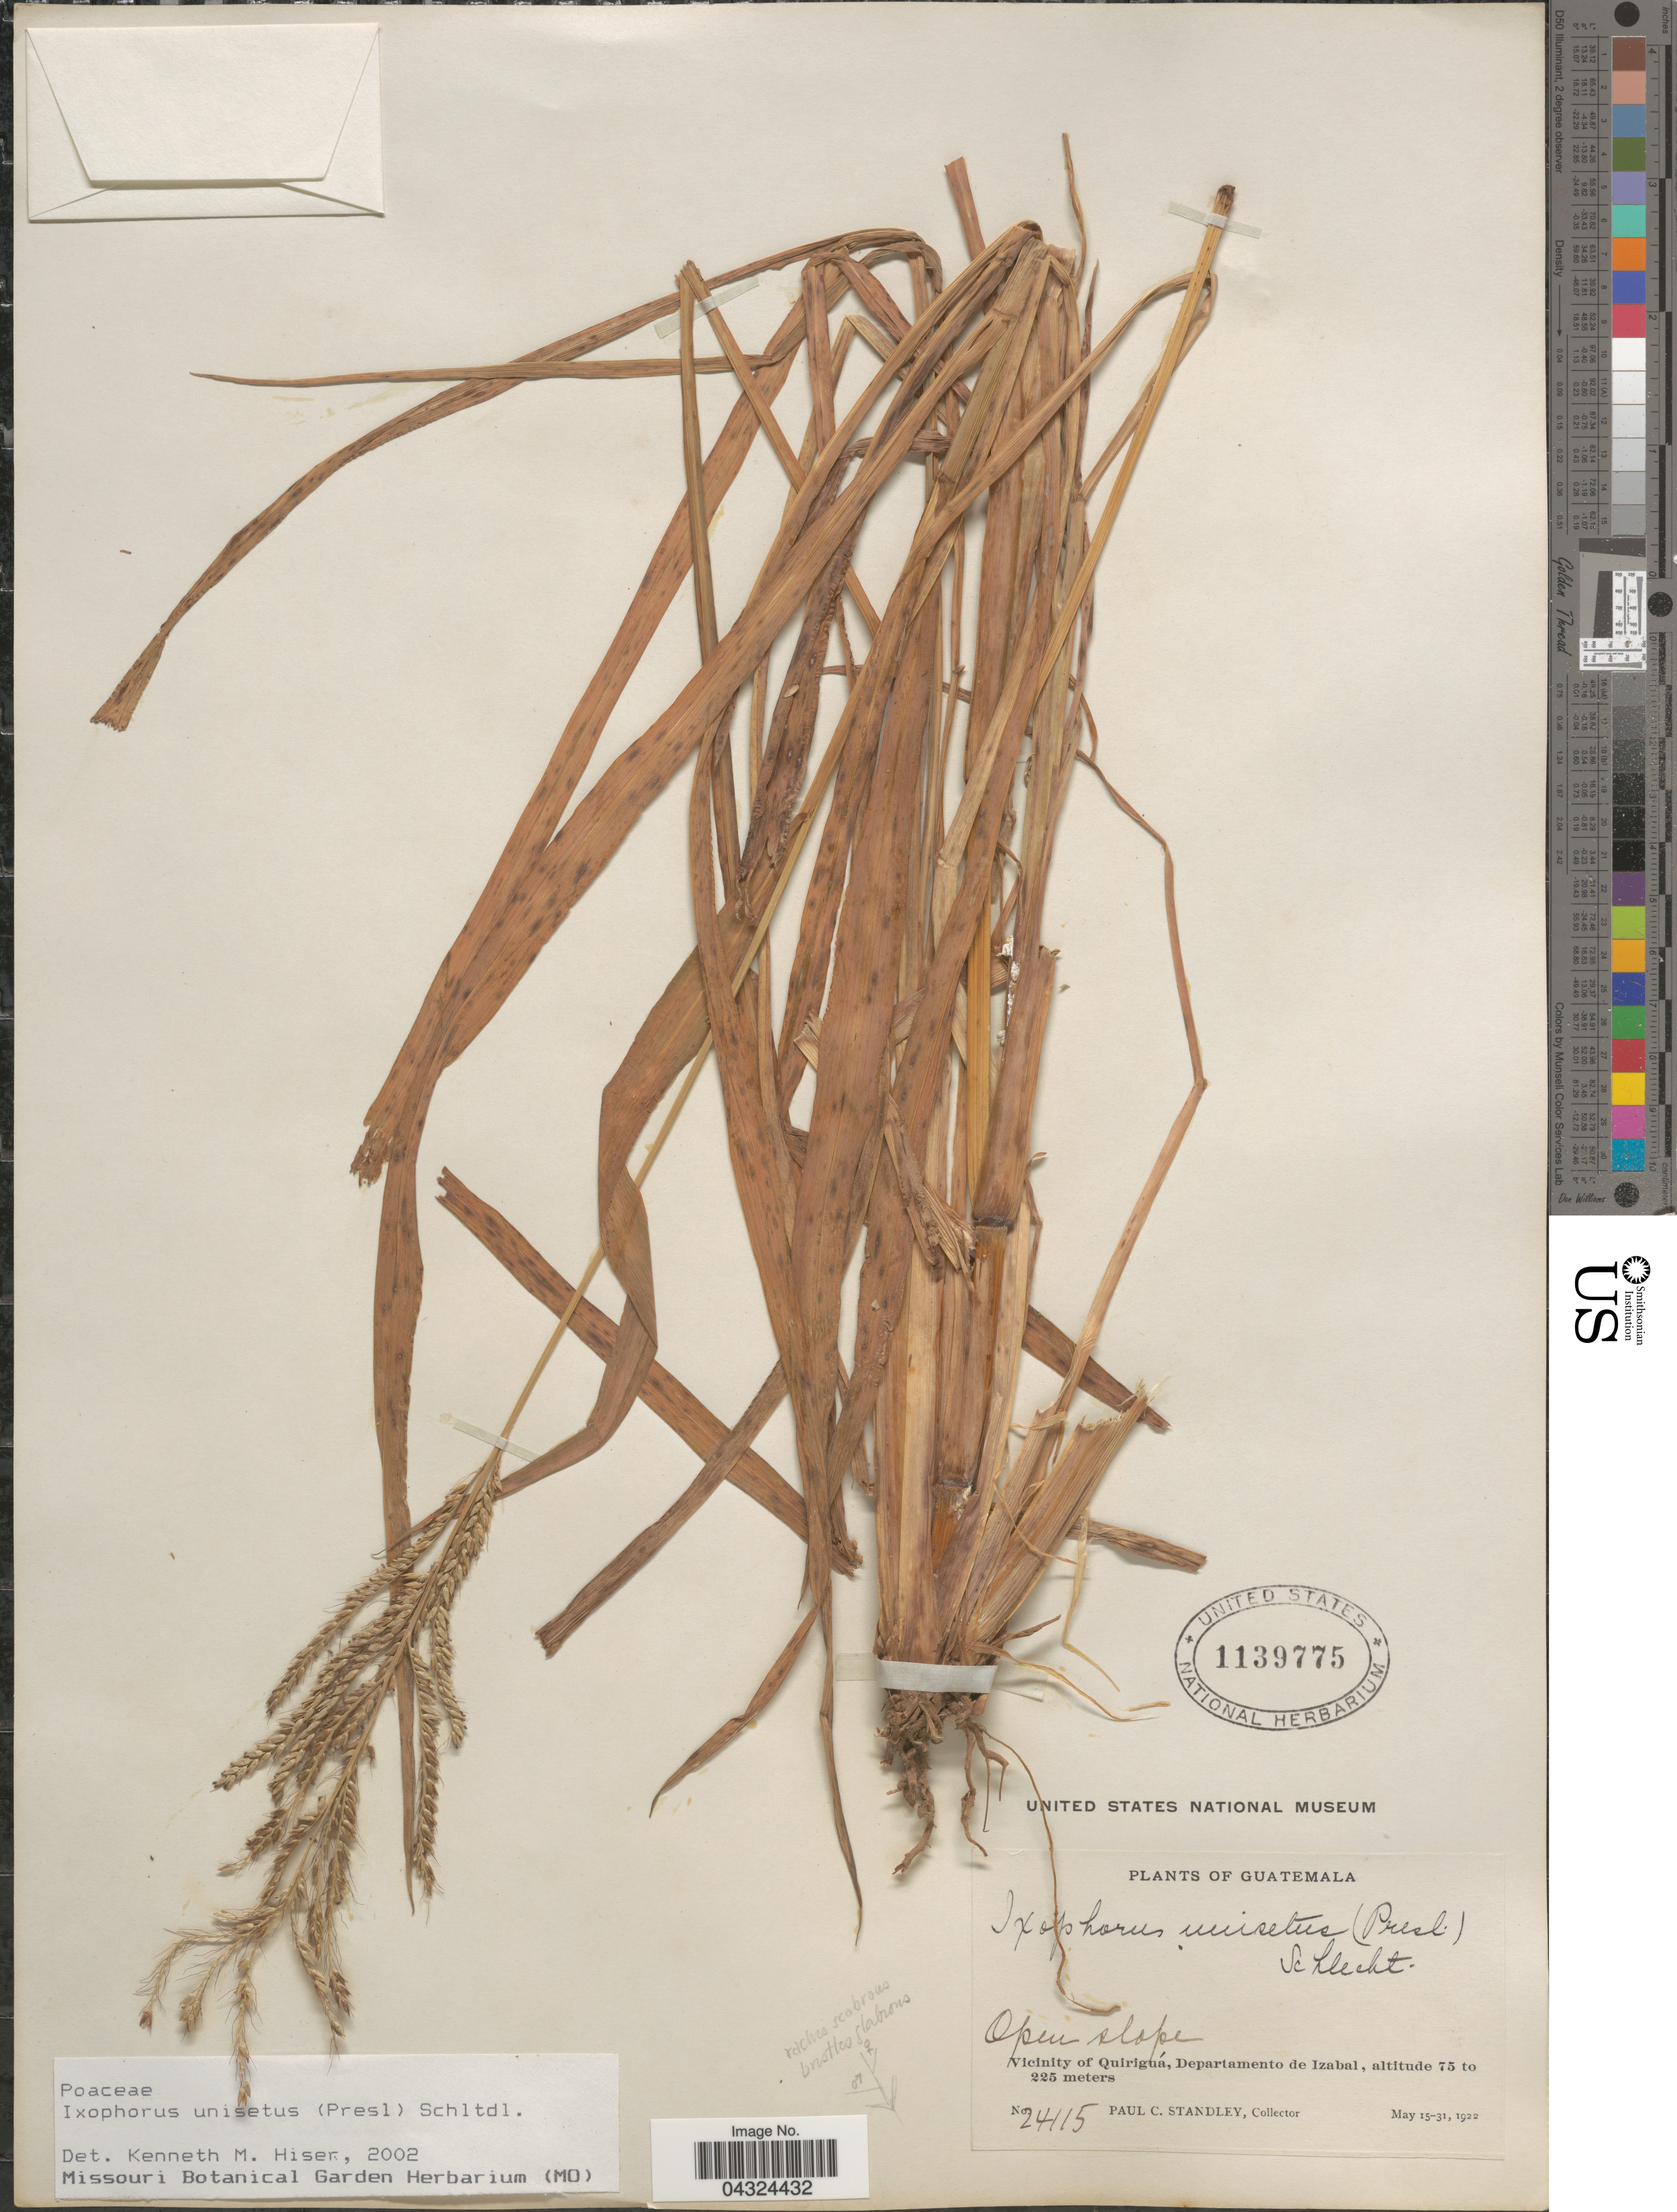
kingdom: Plantae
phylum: Tracheophyta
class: Liliopsida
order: Poales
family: Poaceae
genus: Ixophorus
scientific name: Ixophorus unisetus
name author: (J. Presl) Schltdl.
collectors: P. C. Standley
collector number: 2415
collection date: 1922-05-15/1922-05-31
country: Guatemala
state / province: Izabal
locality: Vicinity of Quiriguá, Departamento de Izabal.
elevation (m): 75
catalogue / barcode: US 1139775